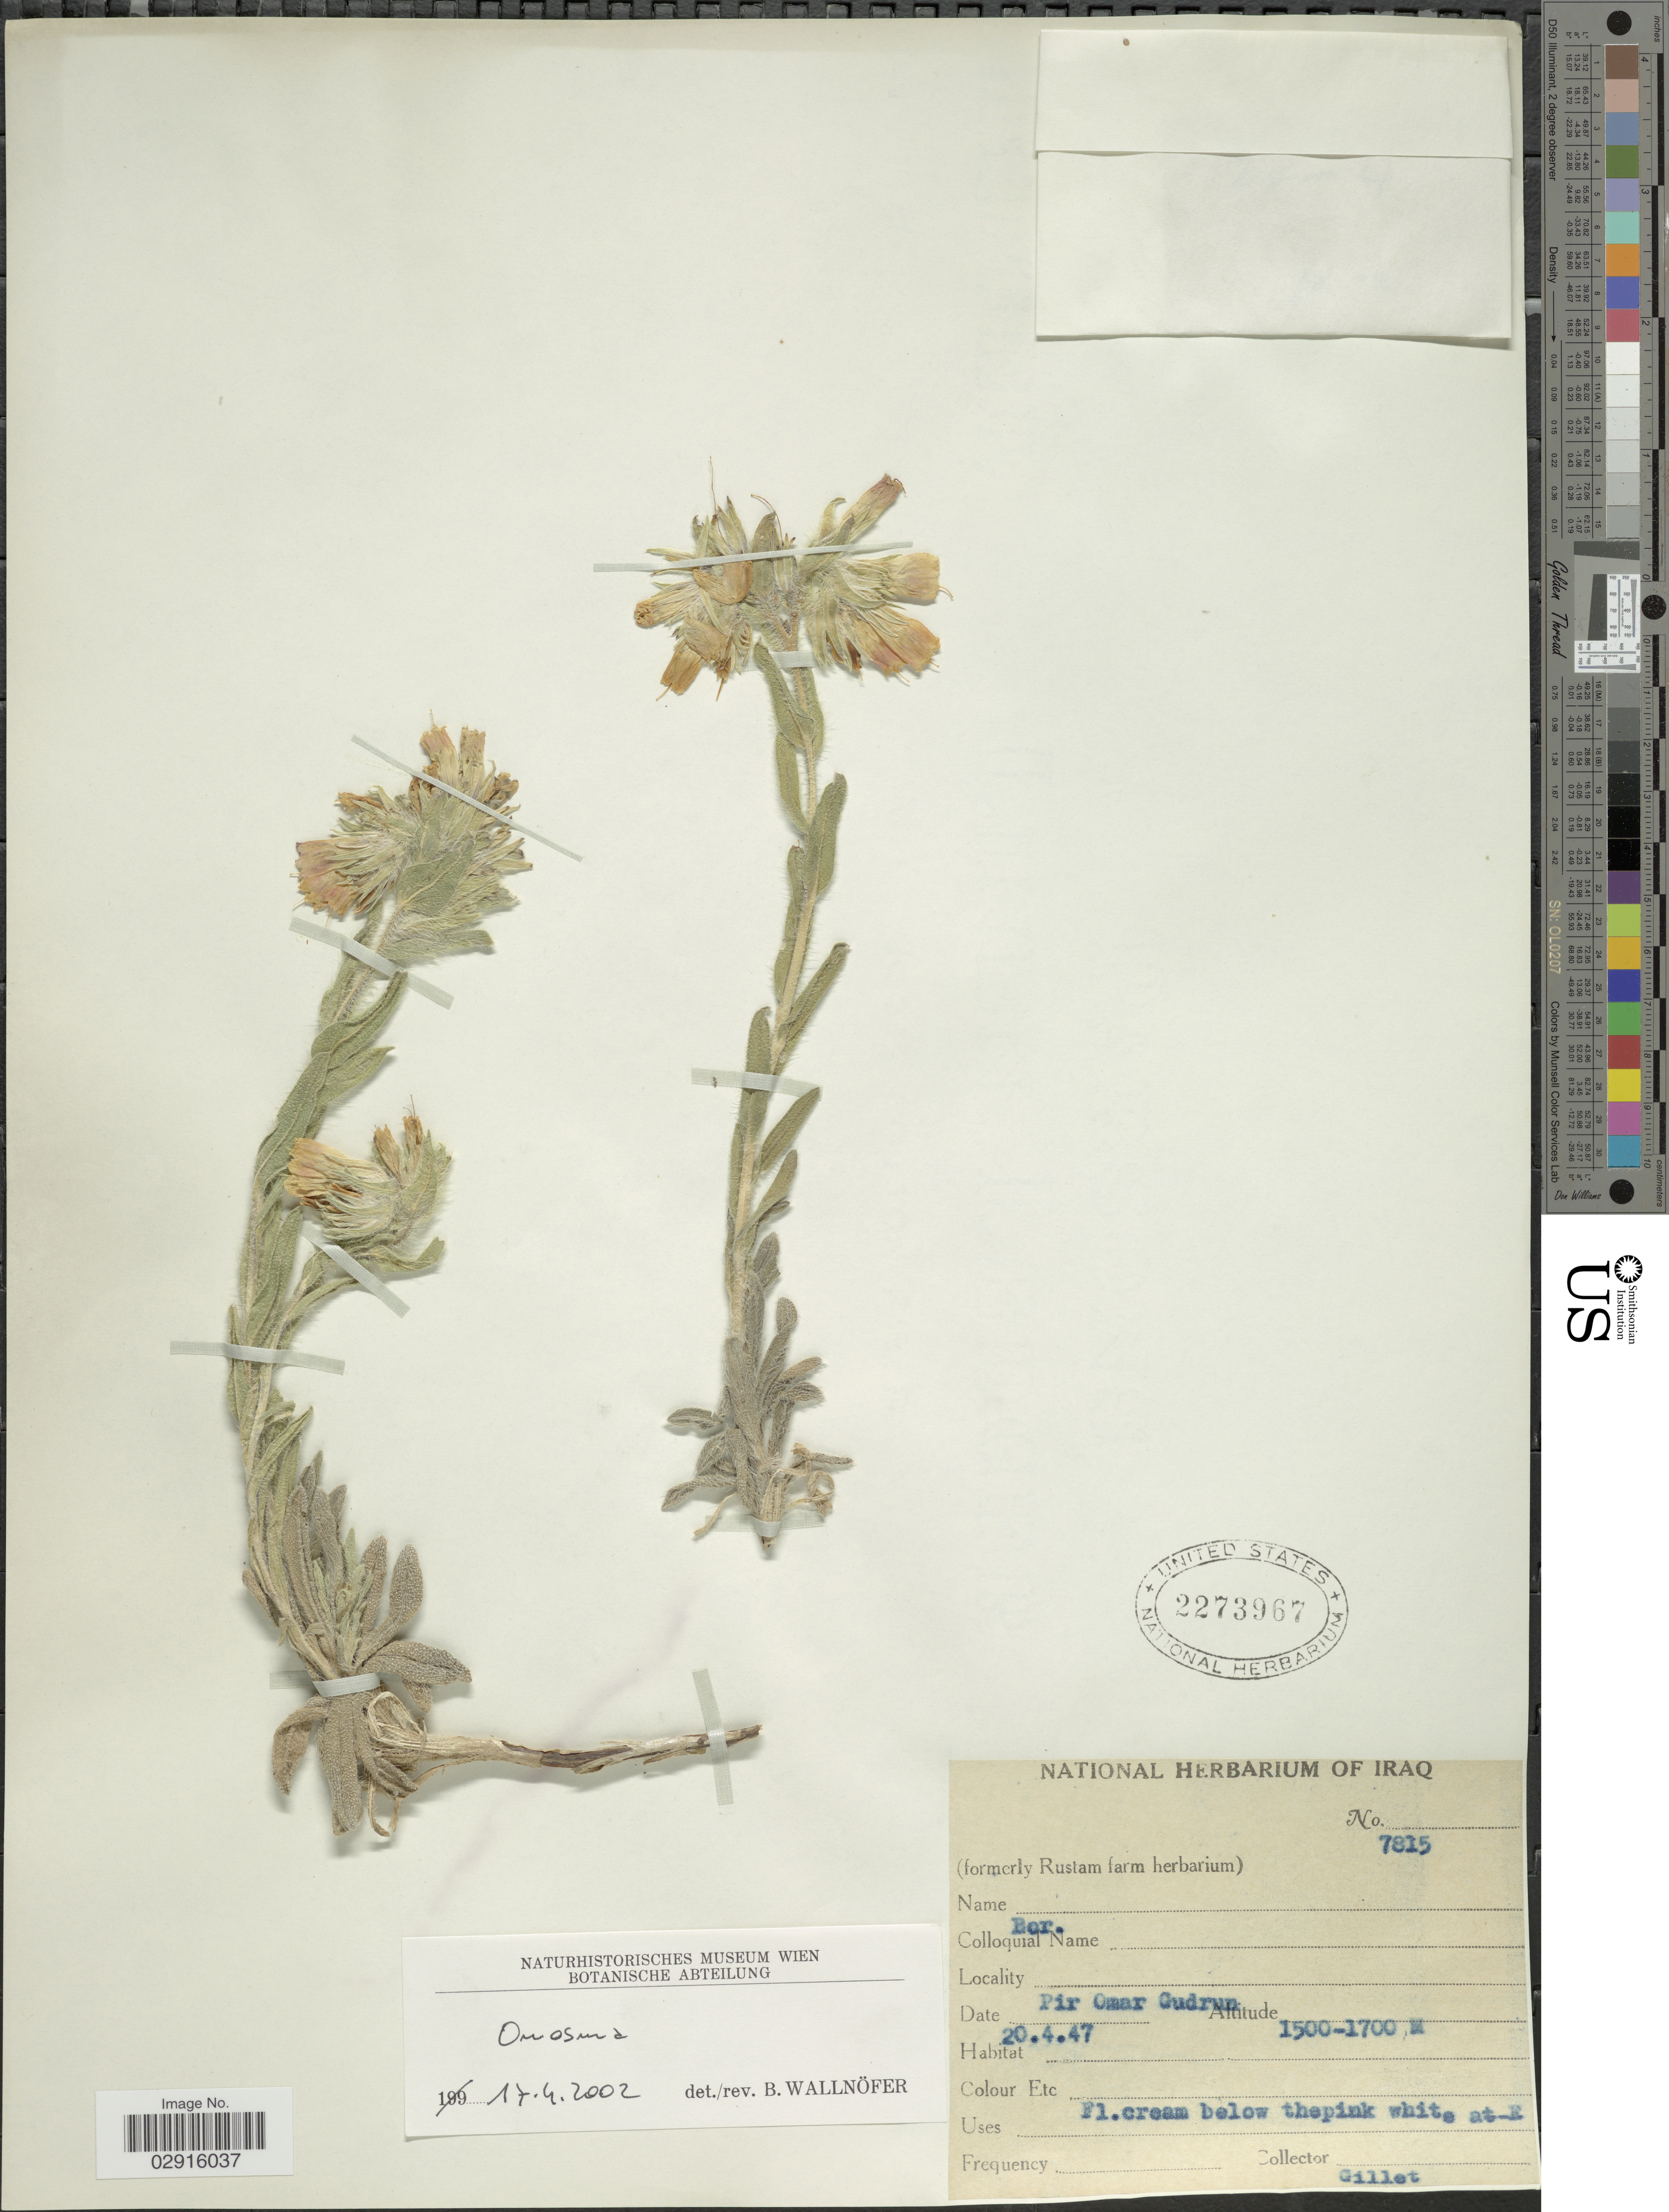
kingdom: Plantae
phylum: Tracheophyta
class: Magnoliopsida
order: Boraginales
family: Boraginaceae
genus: Onosma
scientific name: Onosma sp.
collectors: Gillet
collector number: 7815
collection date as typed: Transcribed d/m/y: 20/4/47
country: Iraq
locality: Pir Omar Gudrun.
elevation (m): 1500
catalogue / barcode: US 2273967